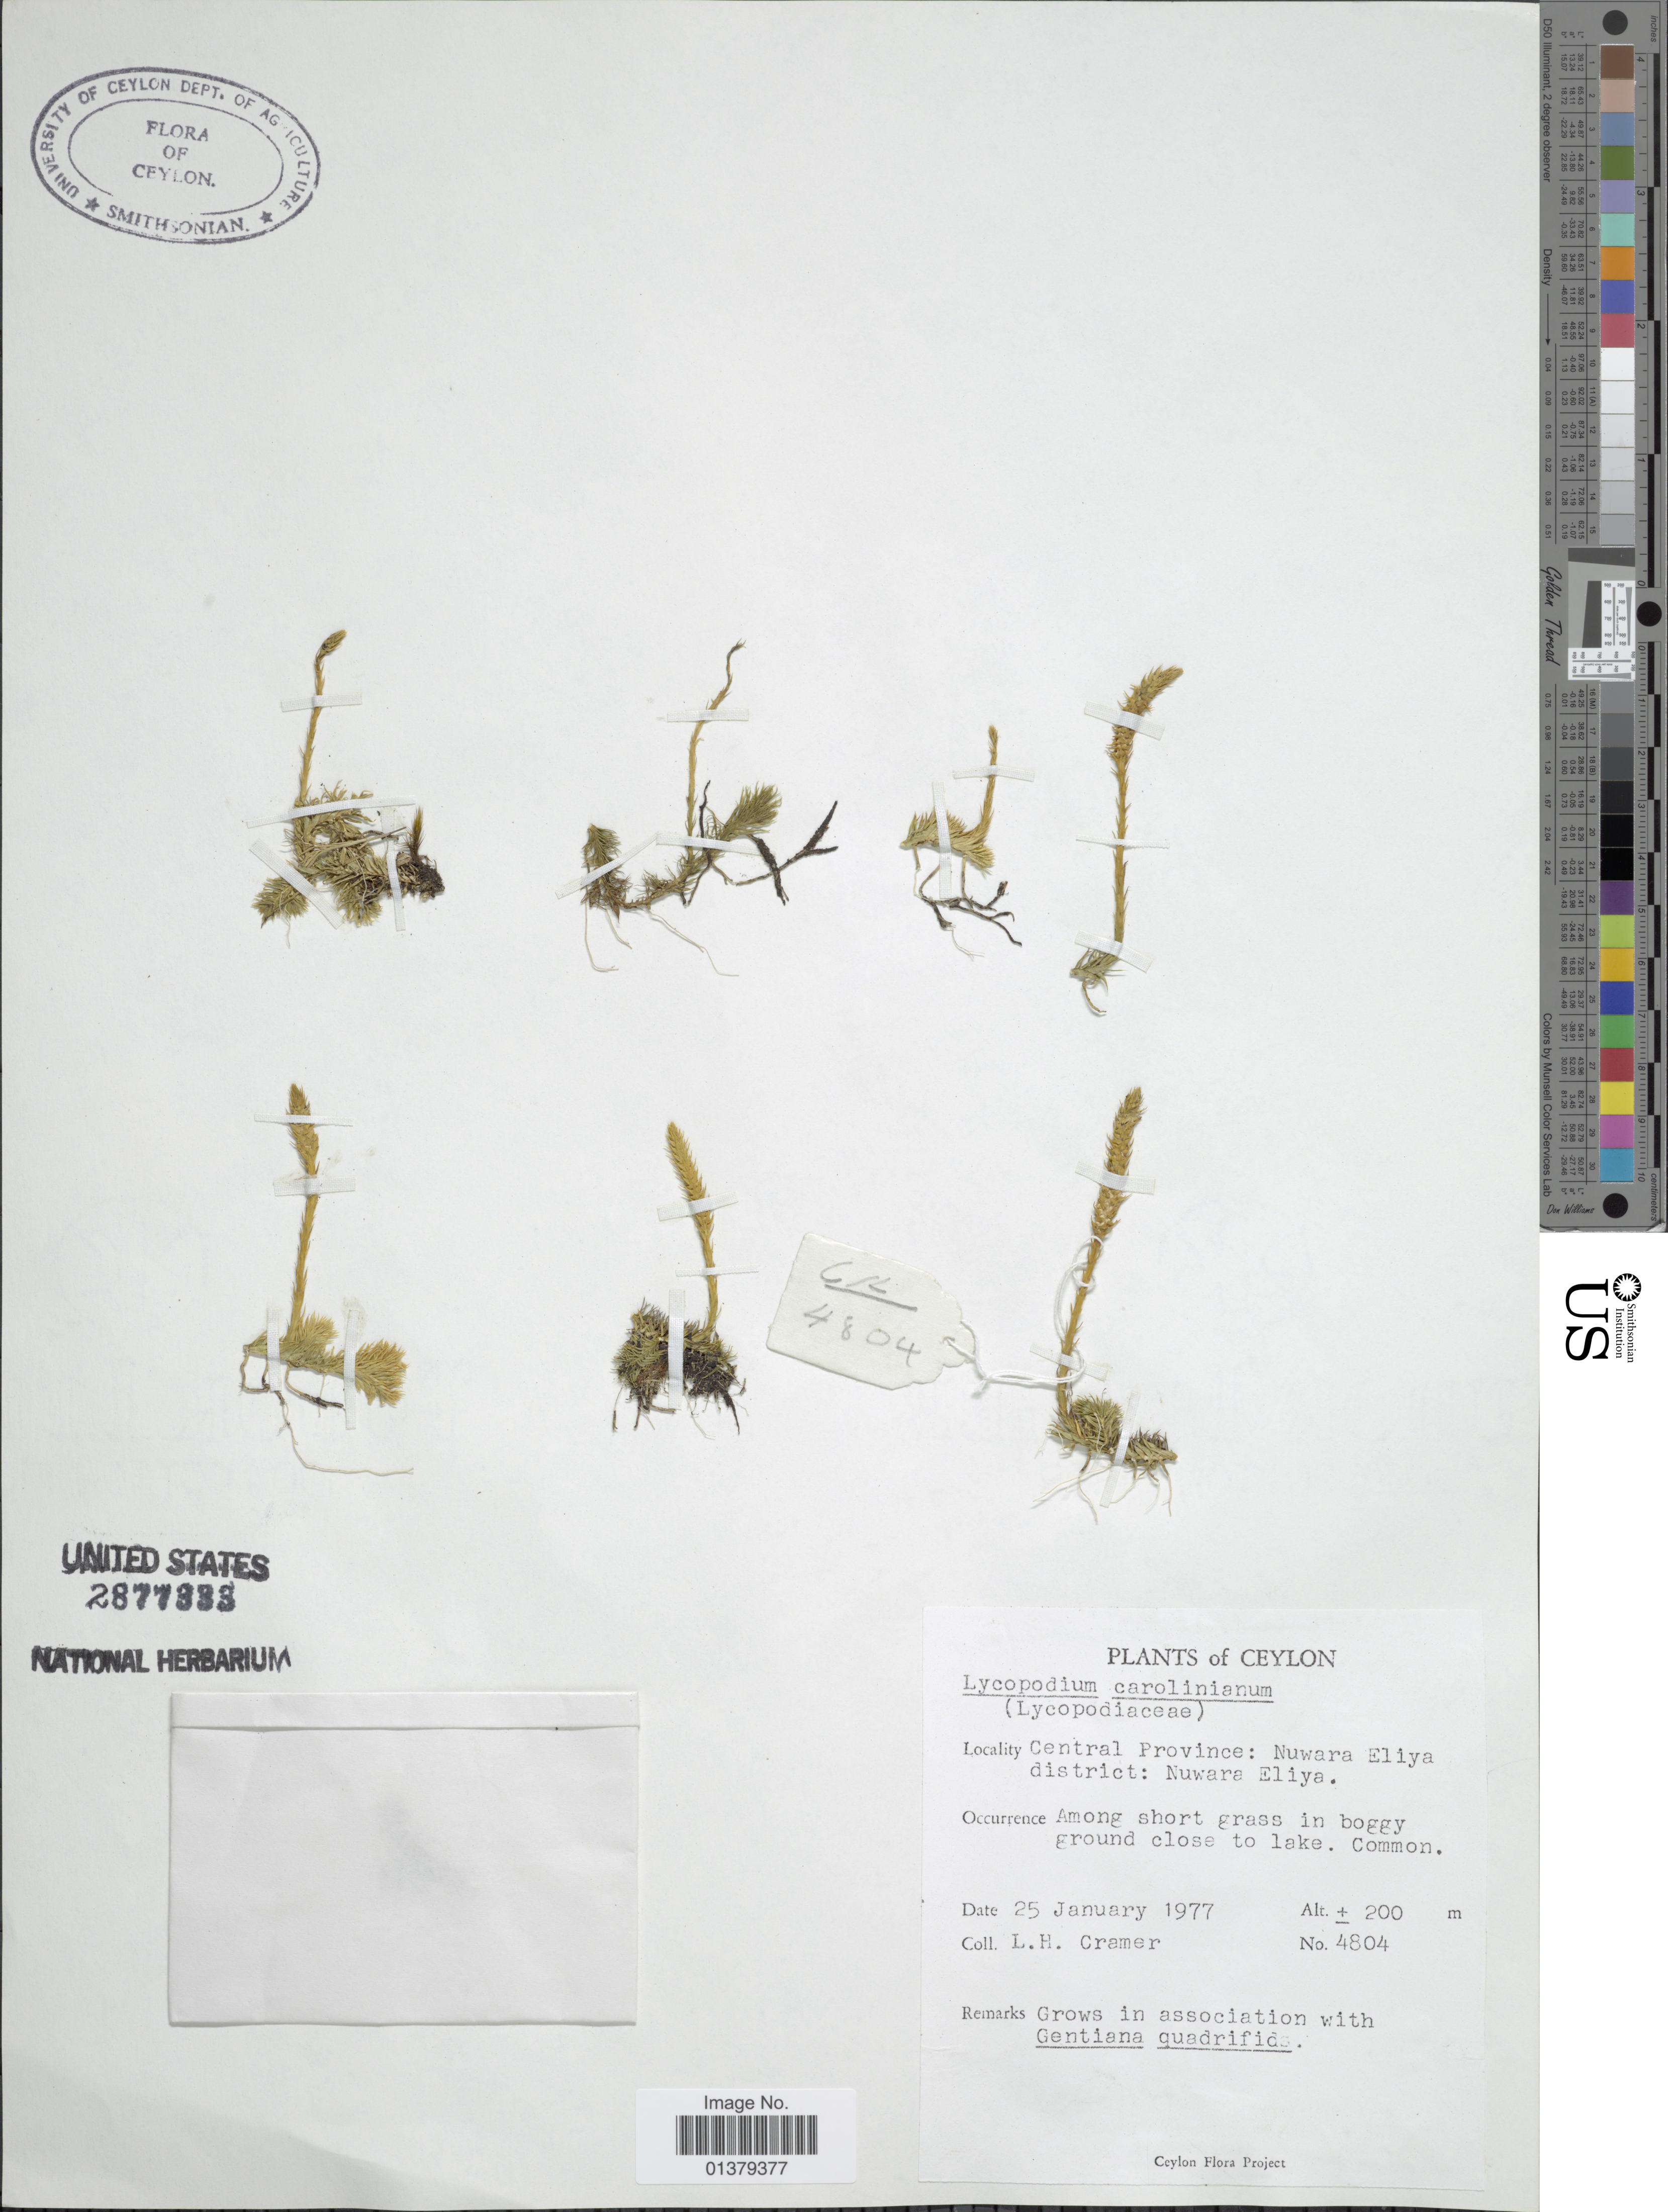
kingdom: Plantae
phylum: Tracheophyta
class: Lycopodiopsida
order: Lycopodiales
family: Lycopodiaceae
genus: Pseudolycopodiella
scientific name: Pseudolycopodiella caroliniana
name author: (L.) Holub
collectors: L. H. Cramer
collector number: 4804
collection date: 1977-01-25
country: Sri Lanka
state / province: Central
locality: Ceylon, Central province: Nuwara Eliya district: Nuwara Eliya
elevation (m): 200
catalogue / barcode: US 2877333